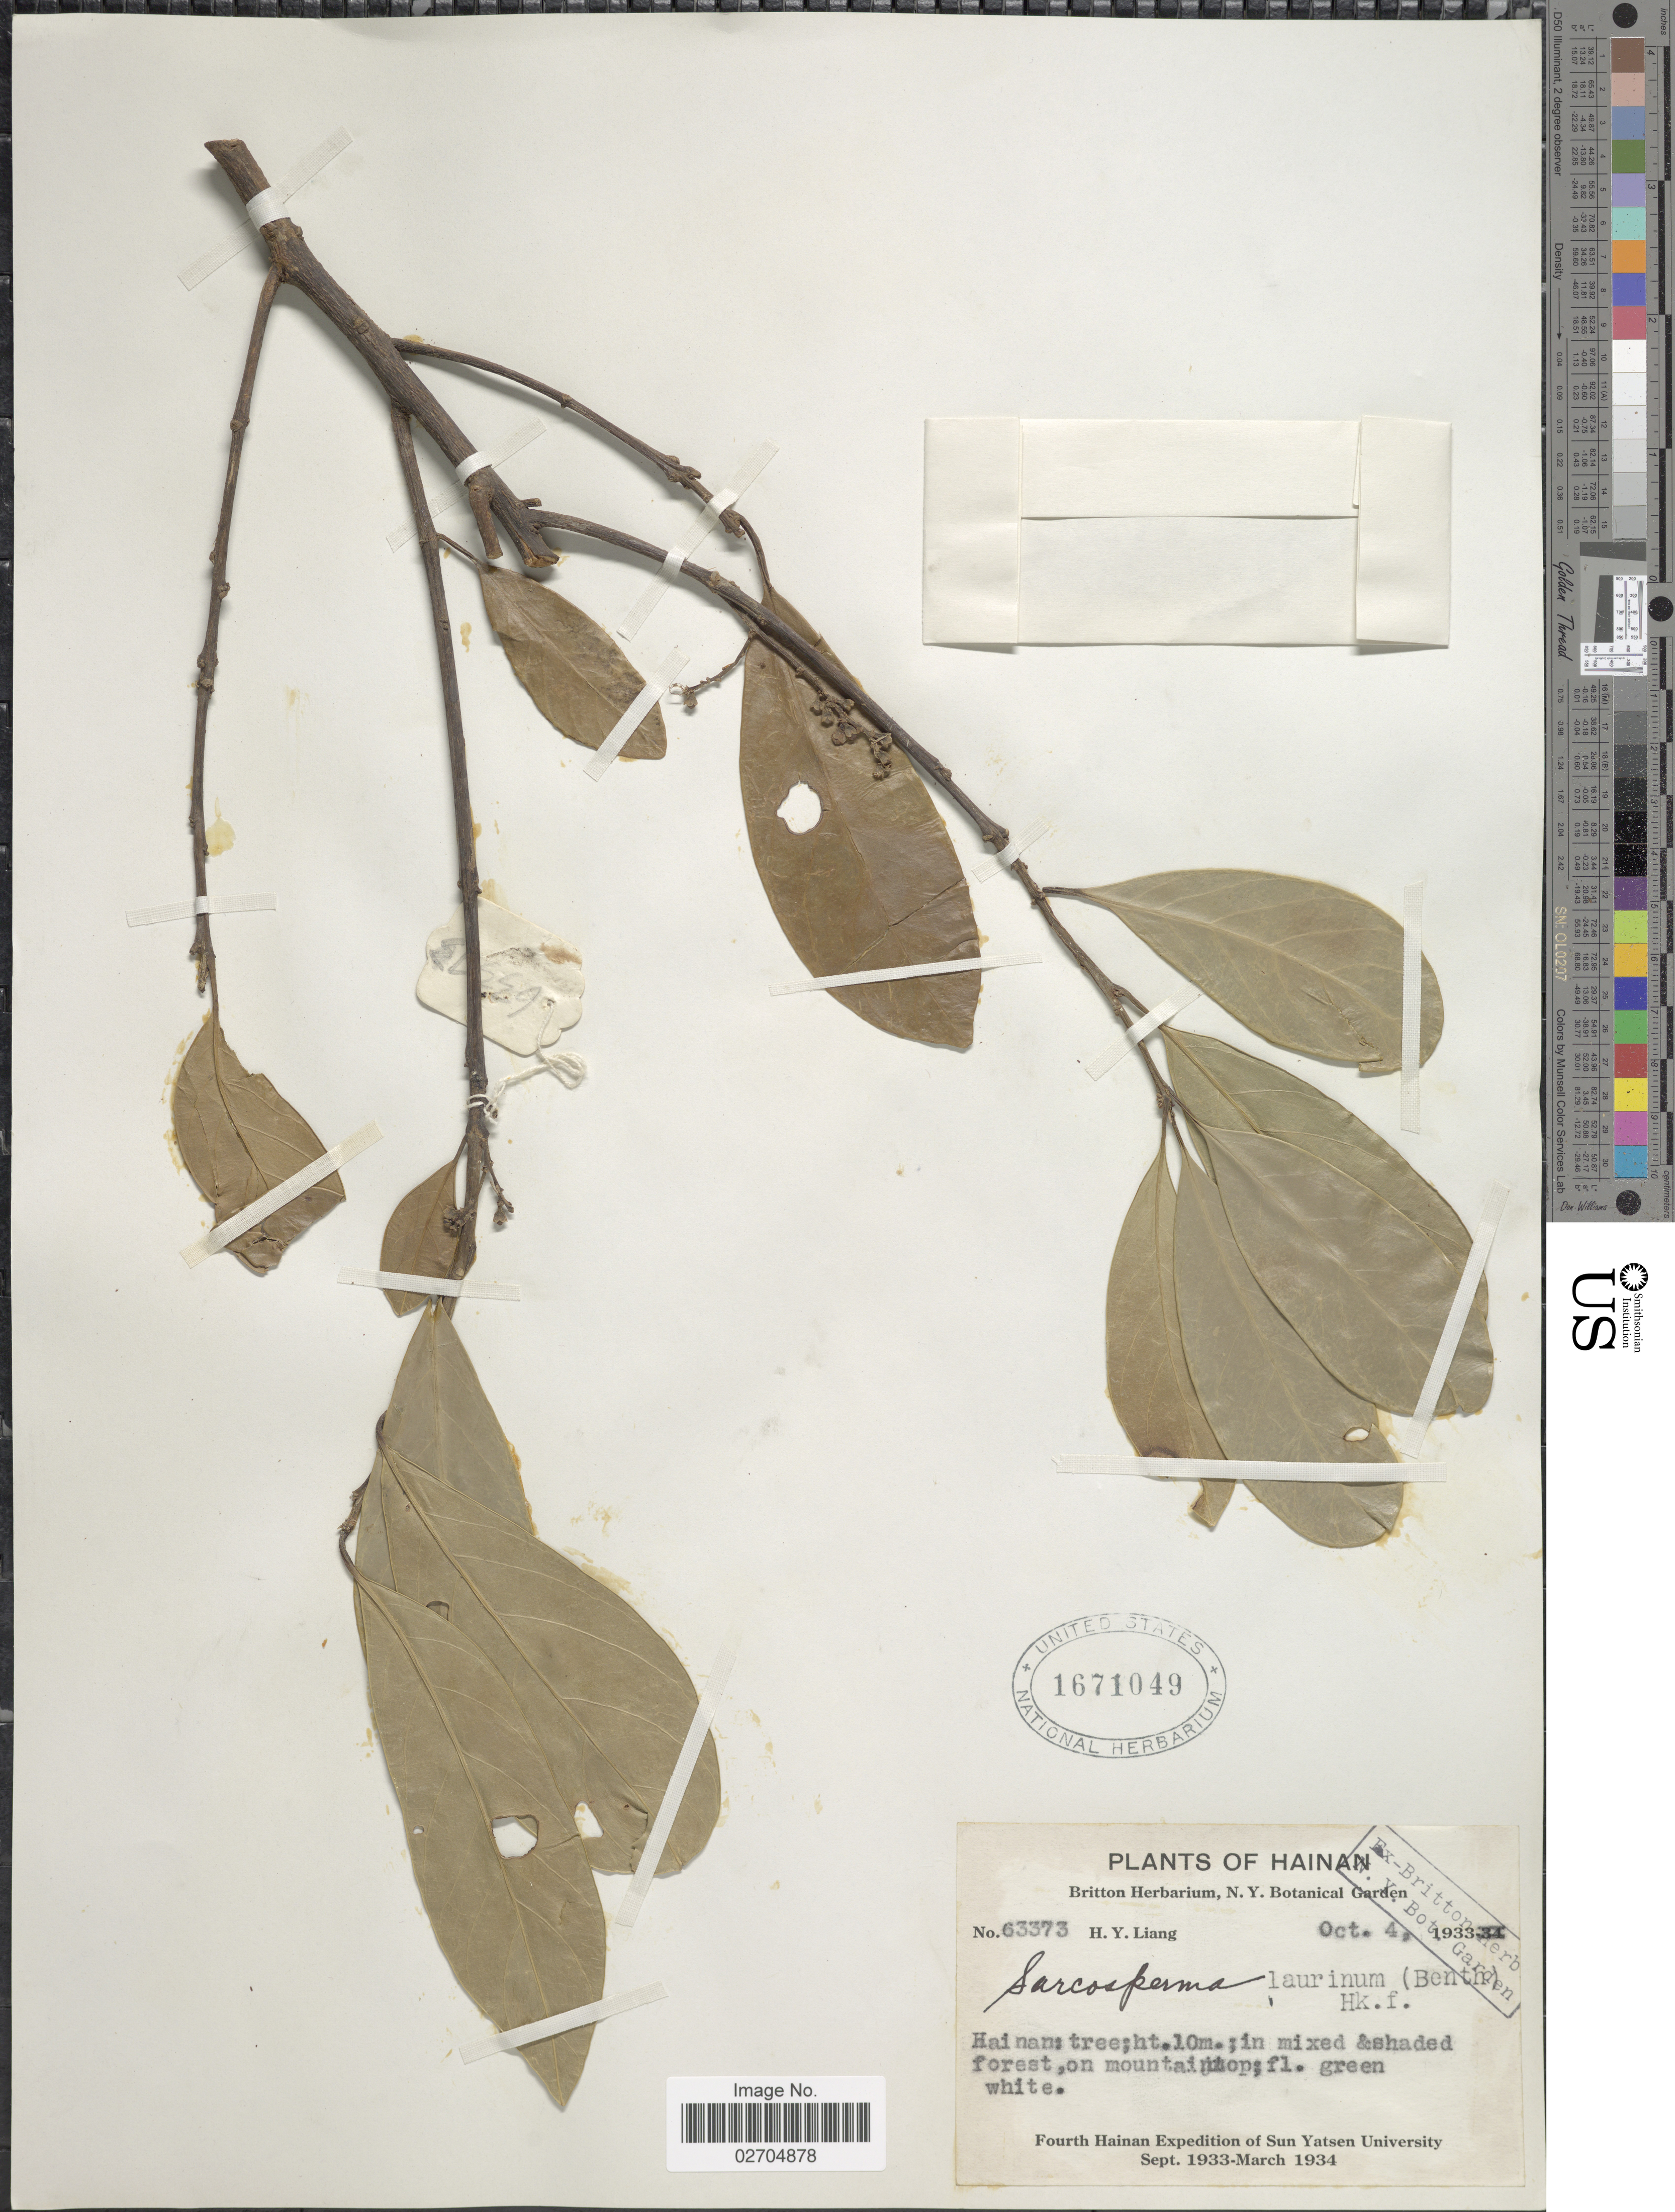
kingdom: Plantae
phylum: Tracheophyta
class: Magnoliopsida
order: Ericales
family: Sapotaceae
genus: Sarcosperma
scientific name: Sarcosperma laurinum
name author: (Benth.) Hook. f.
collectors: H. Y. Liang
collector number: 63373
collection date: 1933-10-04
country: China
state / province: Hainan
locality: Hainan.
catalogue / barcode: US 1671049